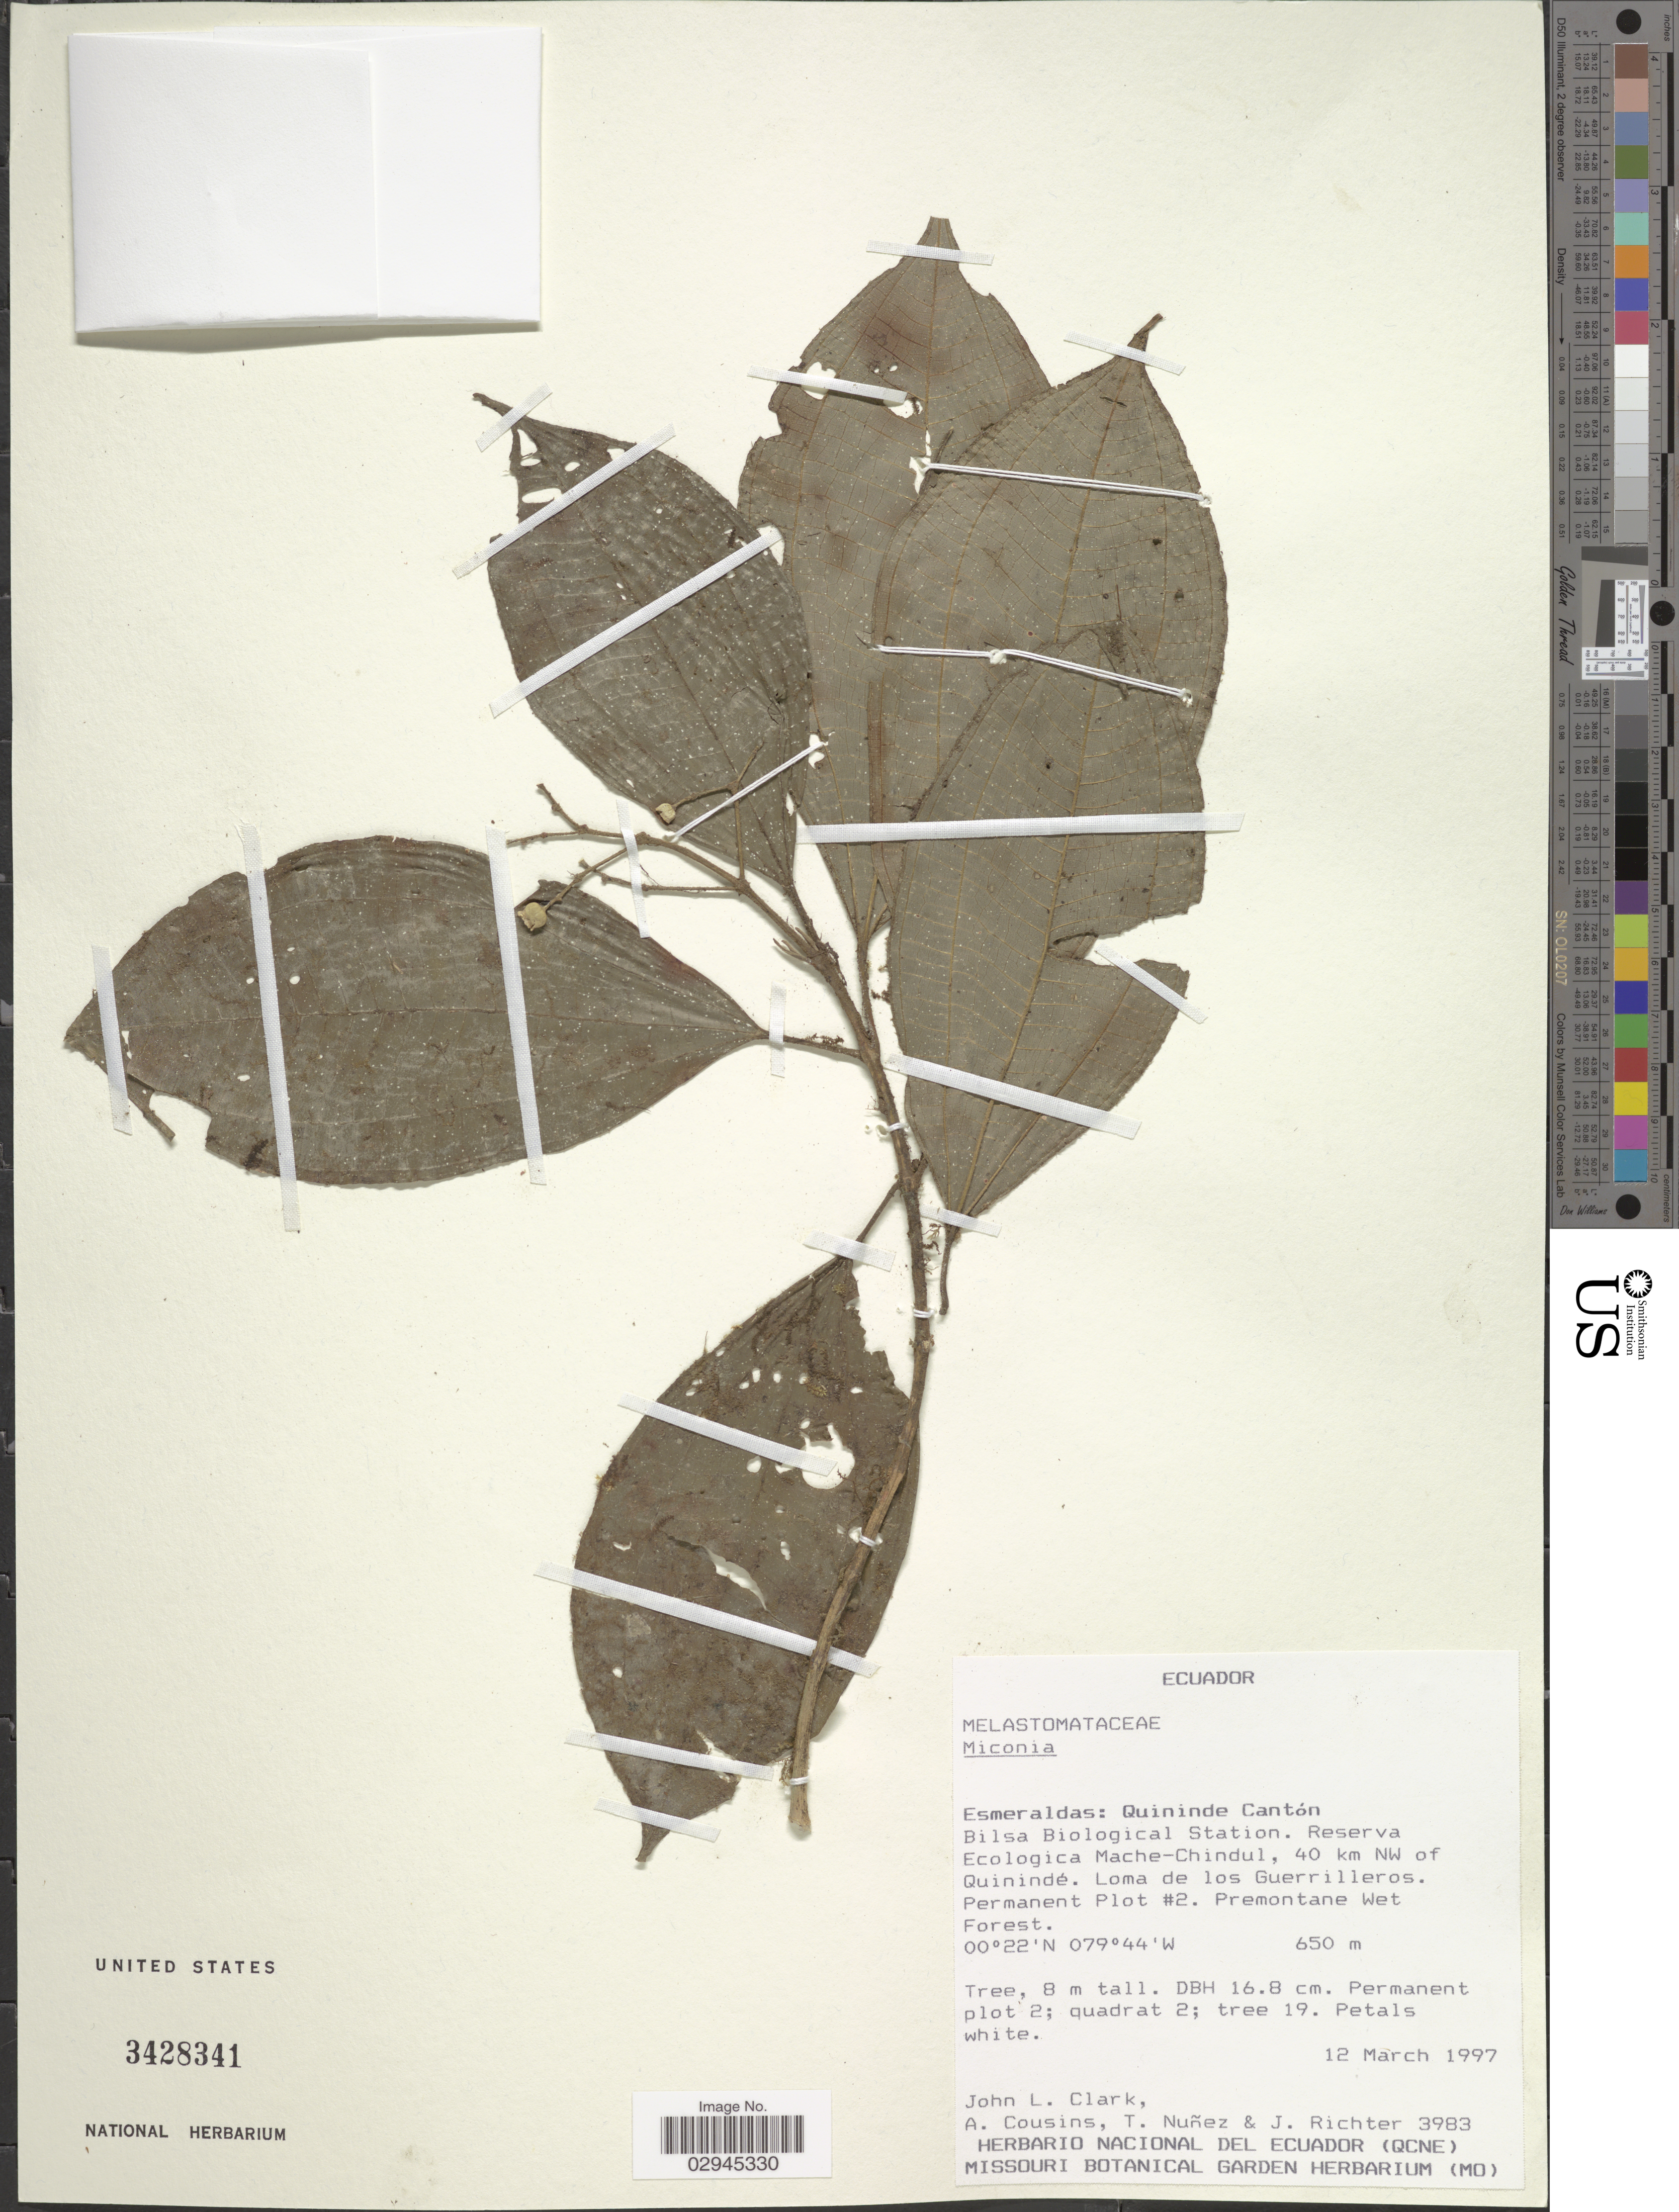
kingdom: Plantae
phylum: Tracheophyta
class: Magnoliopsida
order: Myrtales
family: Melastomataceae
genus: Miconia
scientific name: Miconia sp.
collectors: J. L. Clark, A. Cousins, T. Núñez & J. Richter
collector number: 3983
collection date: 1997-03-12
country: Ecuador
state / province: Esmeraldas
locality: Quininde Cantón. Bilsa Biological Station. Reserva Ecologica Mache-Chindul, 40 km NW of Quinindé. Loma de los Guerrilleros. Permanent Plot #2. Premontane Wet Forest.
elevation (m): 650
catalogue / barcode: US 3428341